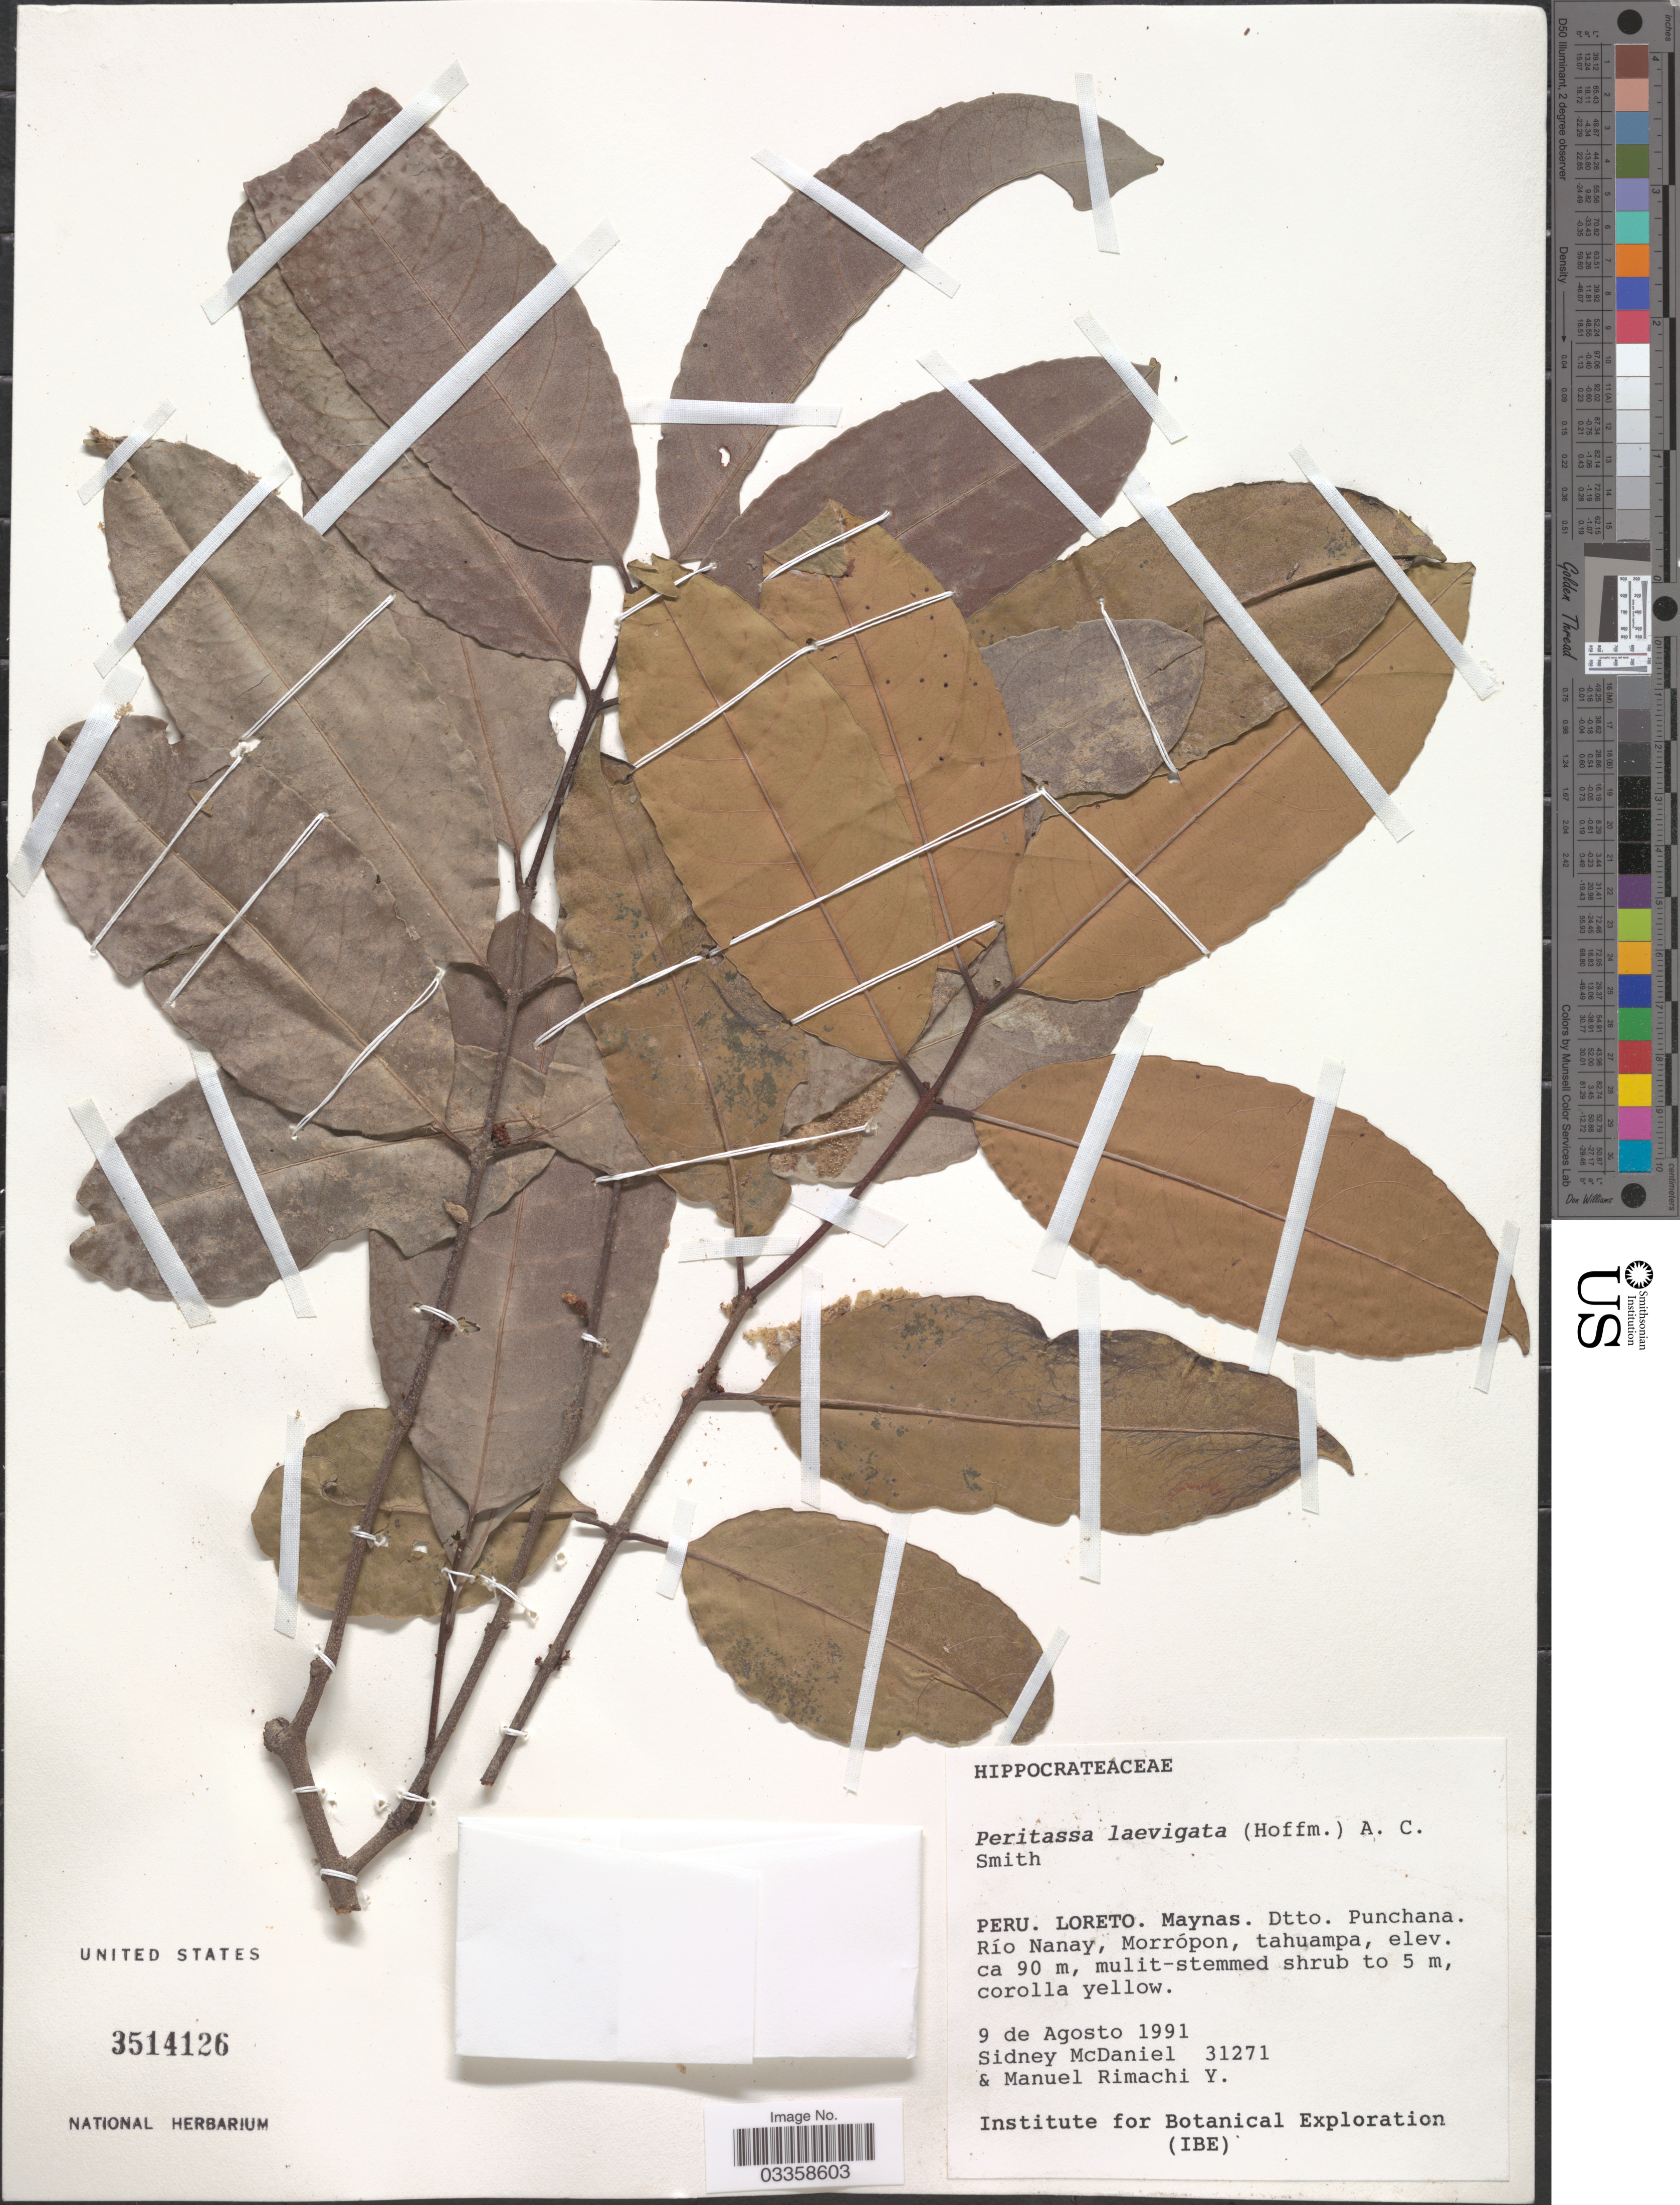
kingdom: Plantae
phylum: Tracheophyta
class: Magnoliopsida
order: Celastrales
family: Celastraceae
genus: Peritassa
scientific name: Peritassa laevigata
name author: (Hoffmanns. ex Link) A.C. Sm.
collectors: S. McDaniel & M. Rimachi Y.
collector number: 31271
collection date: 1991-08-09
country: Peru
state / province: Loreto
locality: Maynas. Dtto. Punchana. Río Nanay, Morrópon.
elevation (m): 90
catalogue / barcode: US 3514126